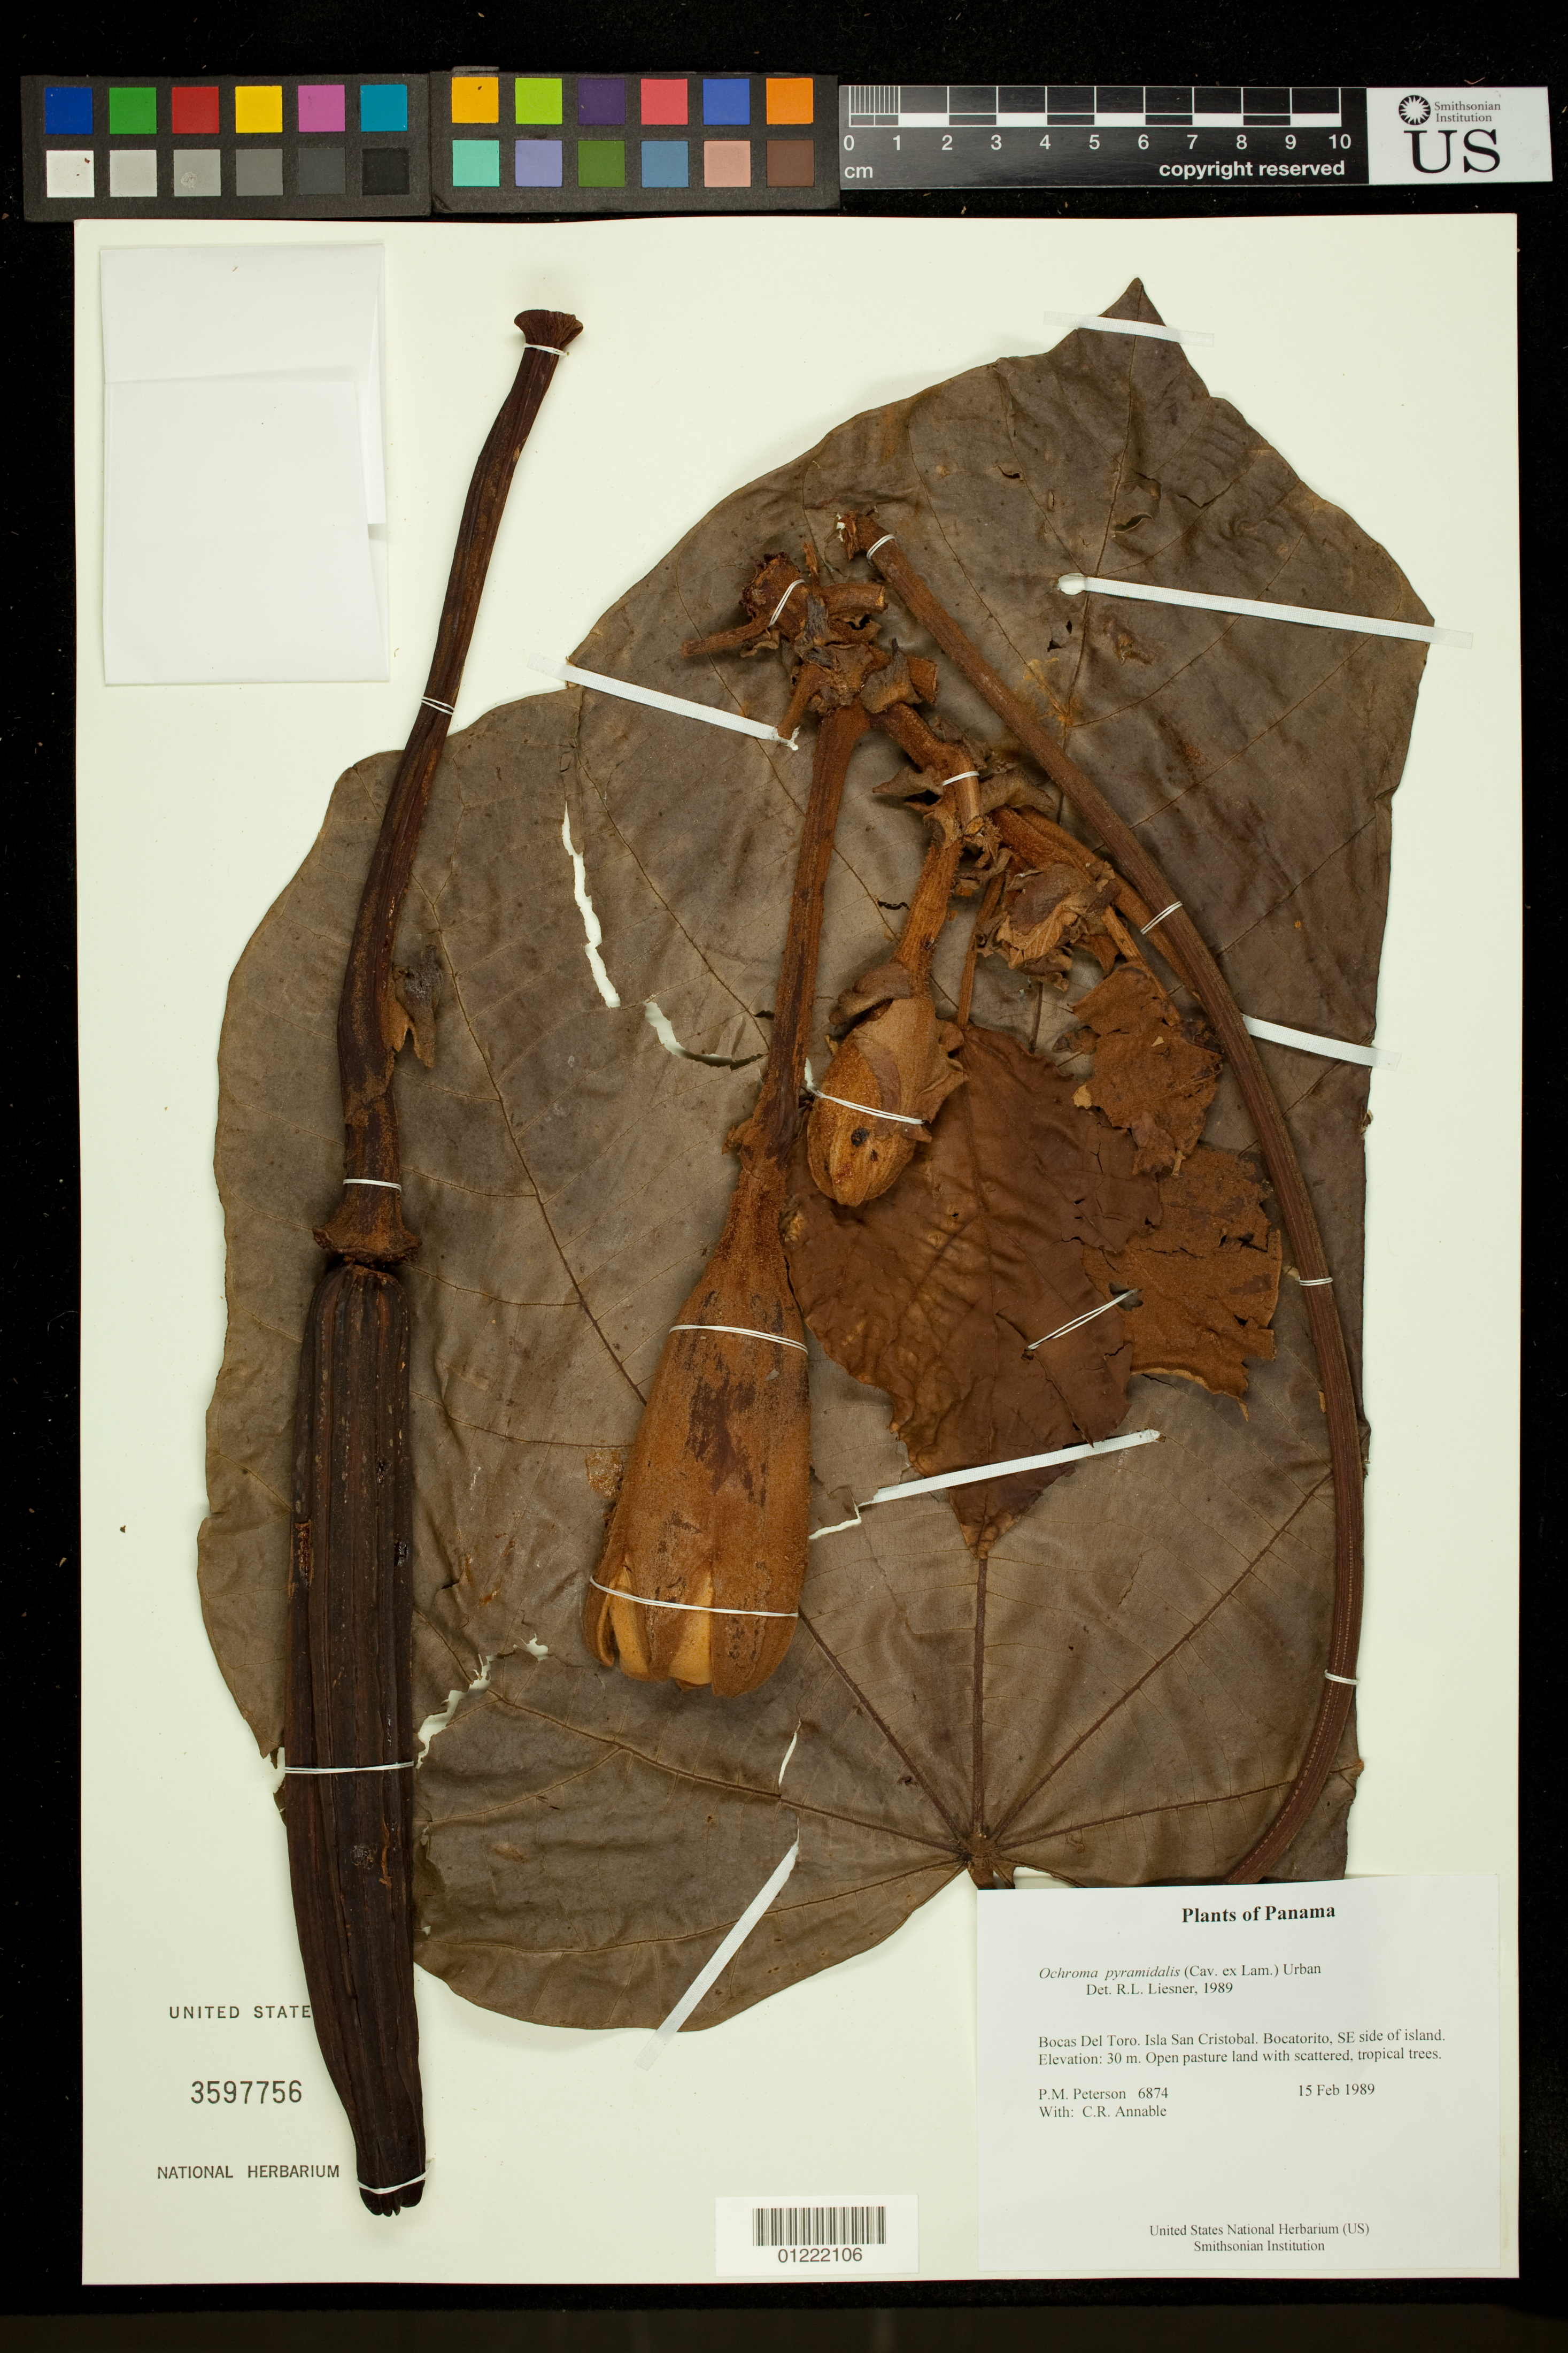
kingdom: Plantae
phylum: Tracheophyta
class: Magnoliopsida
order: Malvales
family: Malvaceae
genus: Ochroma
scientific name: Ochroma pyramidale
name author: (Cav. ex Lam.) Urb.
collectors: P. M. Peterson & C. R. Annable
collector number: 6874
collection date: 1989-02-15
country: Panama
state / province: Bocas del Toro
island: San Cristobal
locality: Isla San Cristobal. Bocatorito, SE side of island.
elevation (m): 30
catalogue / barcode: US 3597756